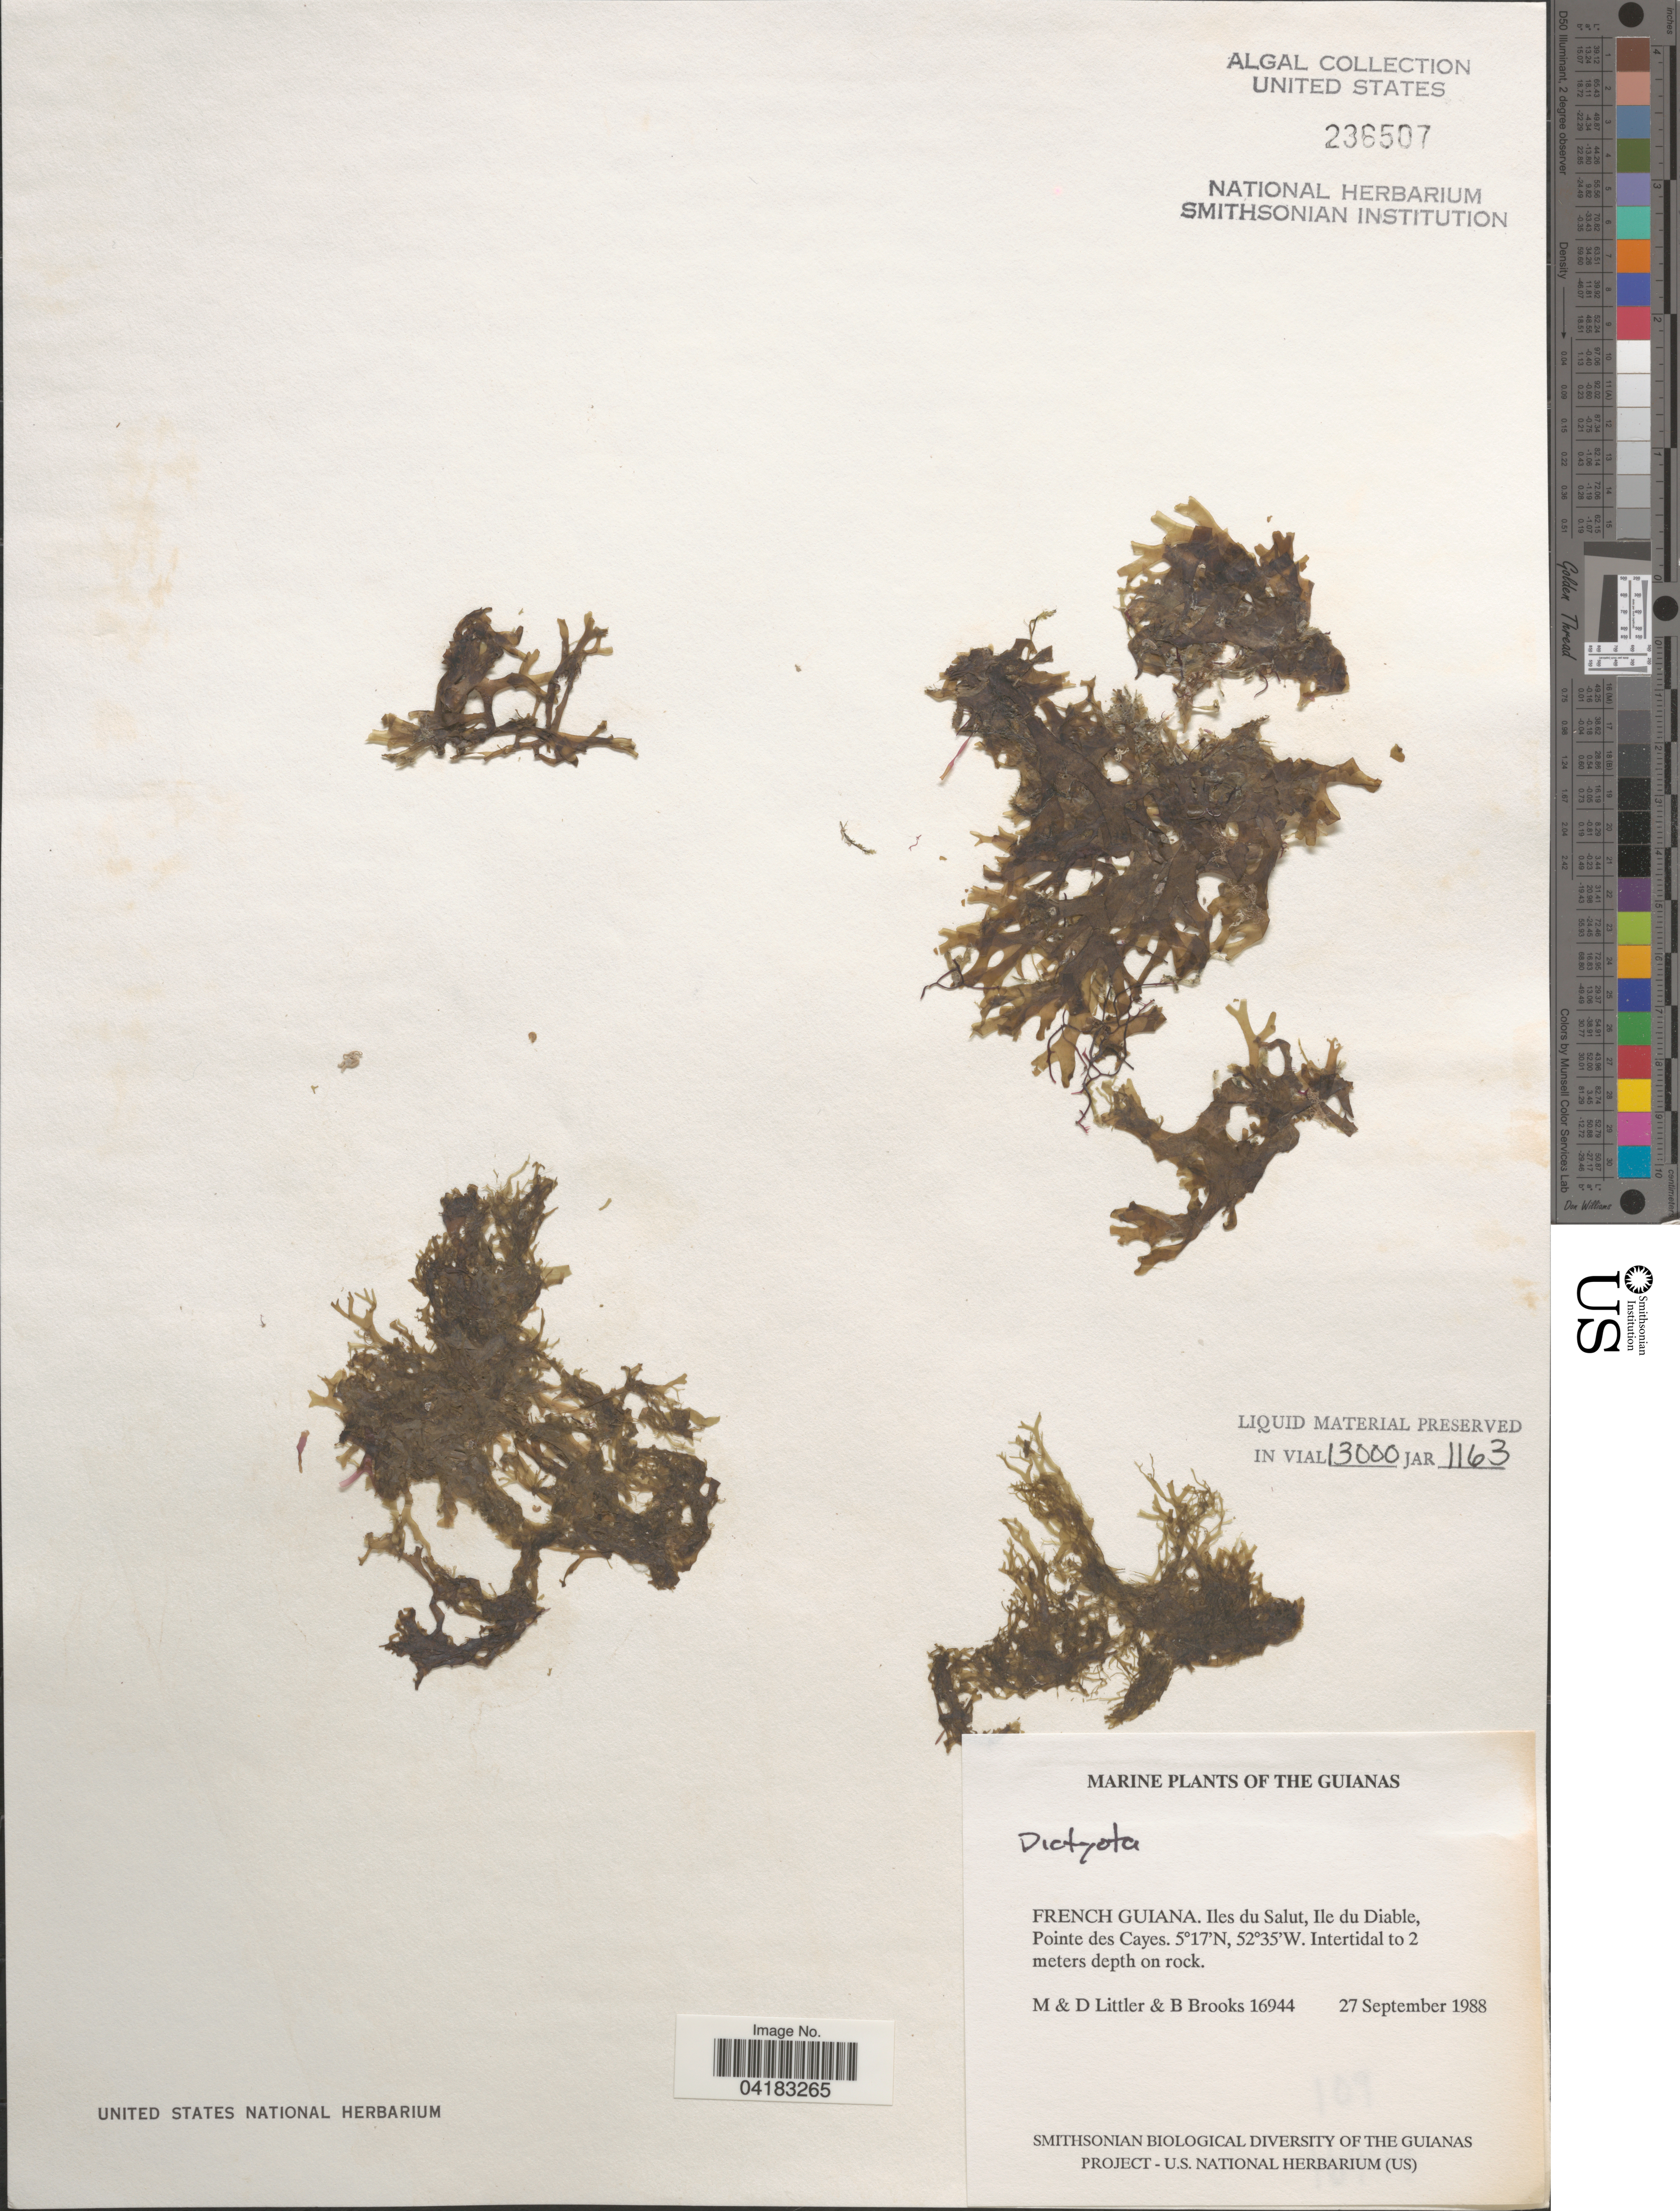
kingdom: Chromista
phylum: Ochrophyta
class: Phaeophyceae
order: Dictyotales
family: Dictyotaceae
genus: Dictyota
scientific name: Dictyota sp.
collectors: M. Littler, D. S. Littler & B. Brooks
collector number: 16944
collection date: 1988-09-27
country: French Guiana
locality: The Guianas. Iles du Salut, Ile du Diable, Pointe des Cayes.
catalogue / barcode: US 236507